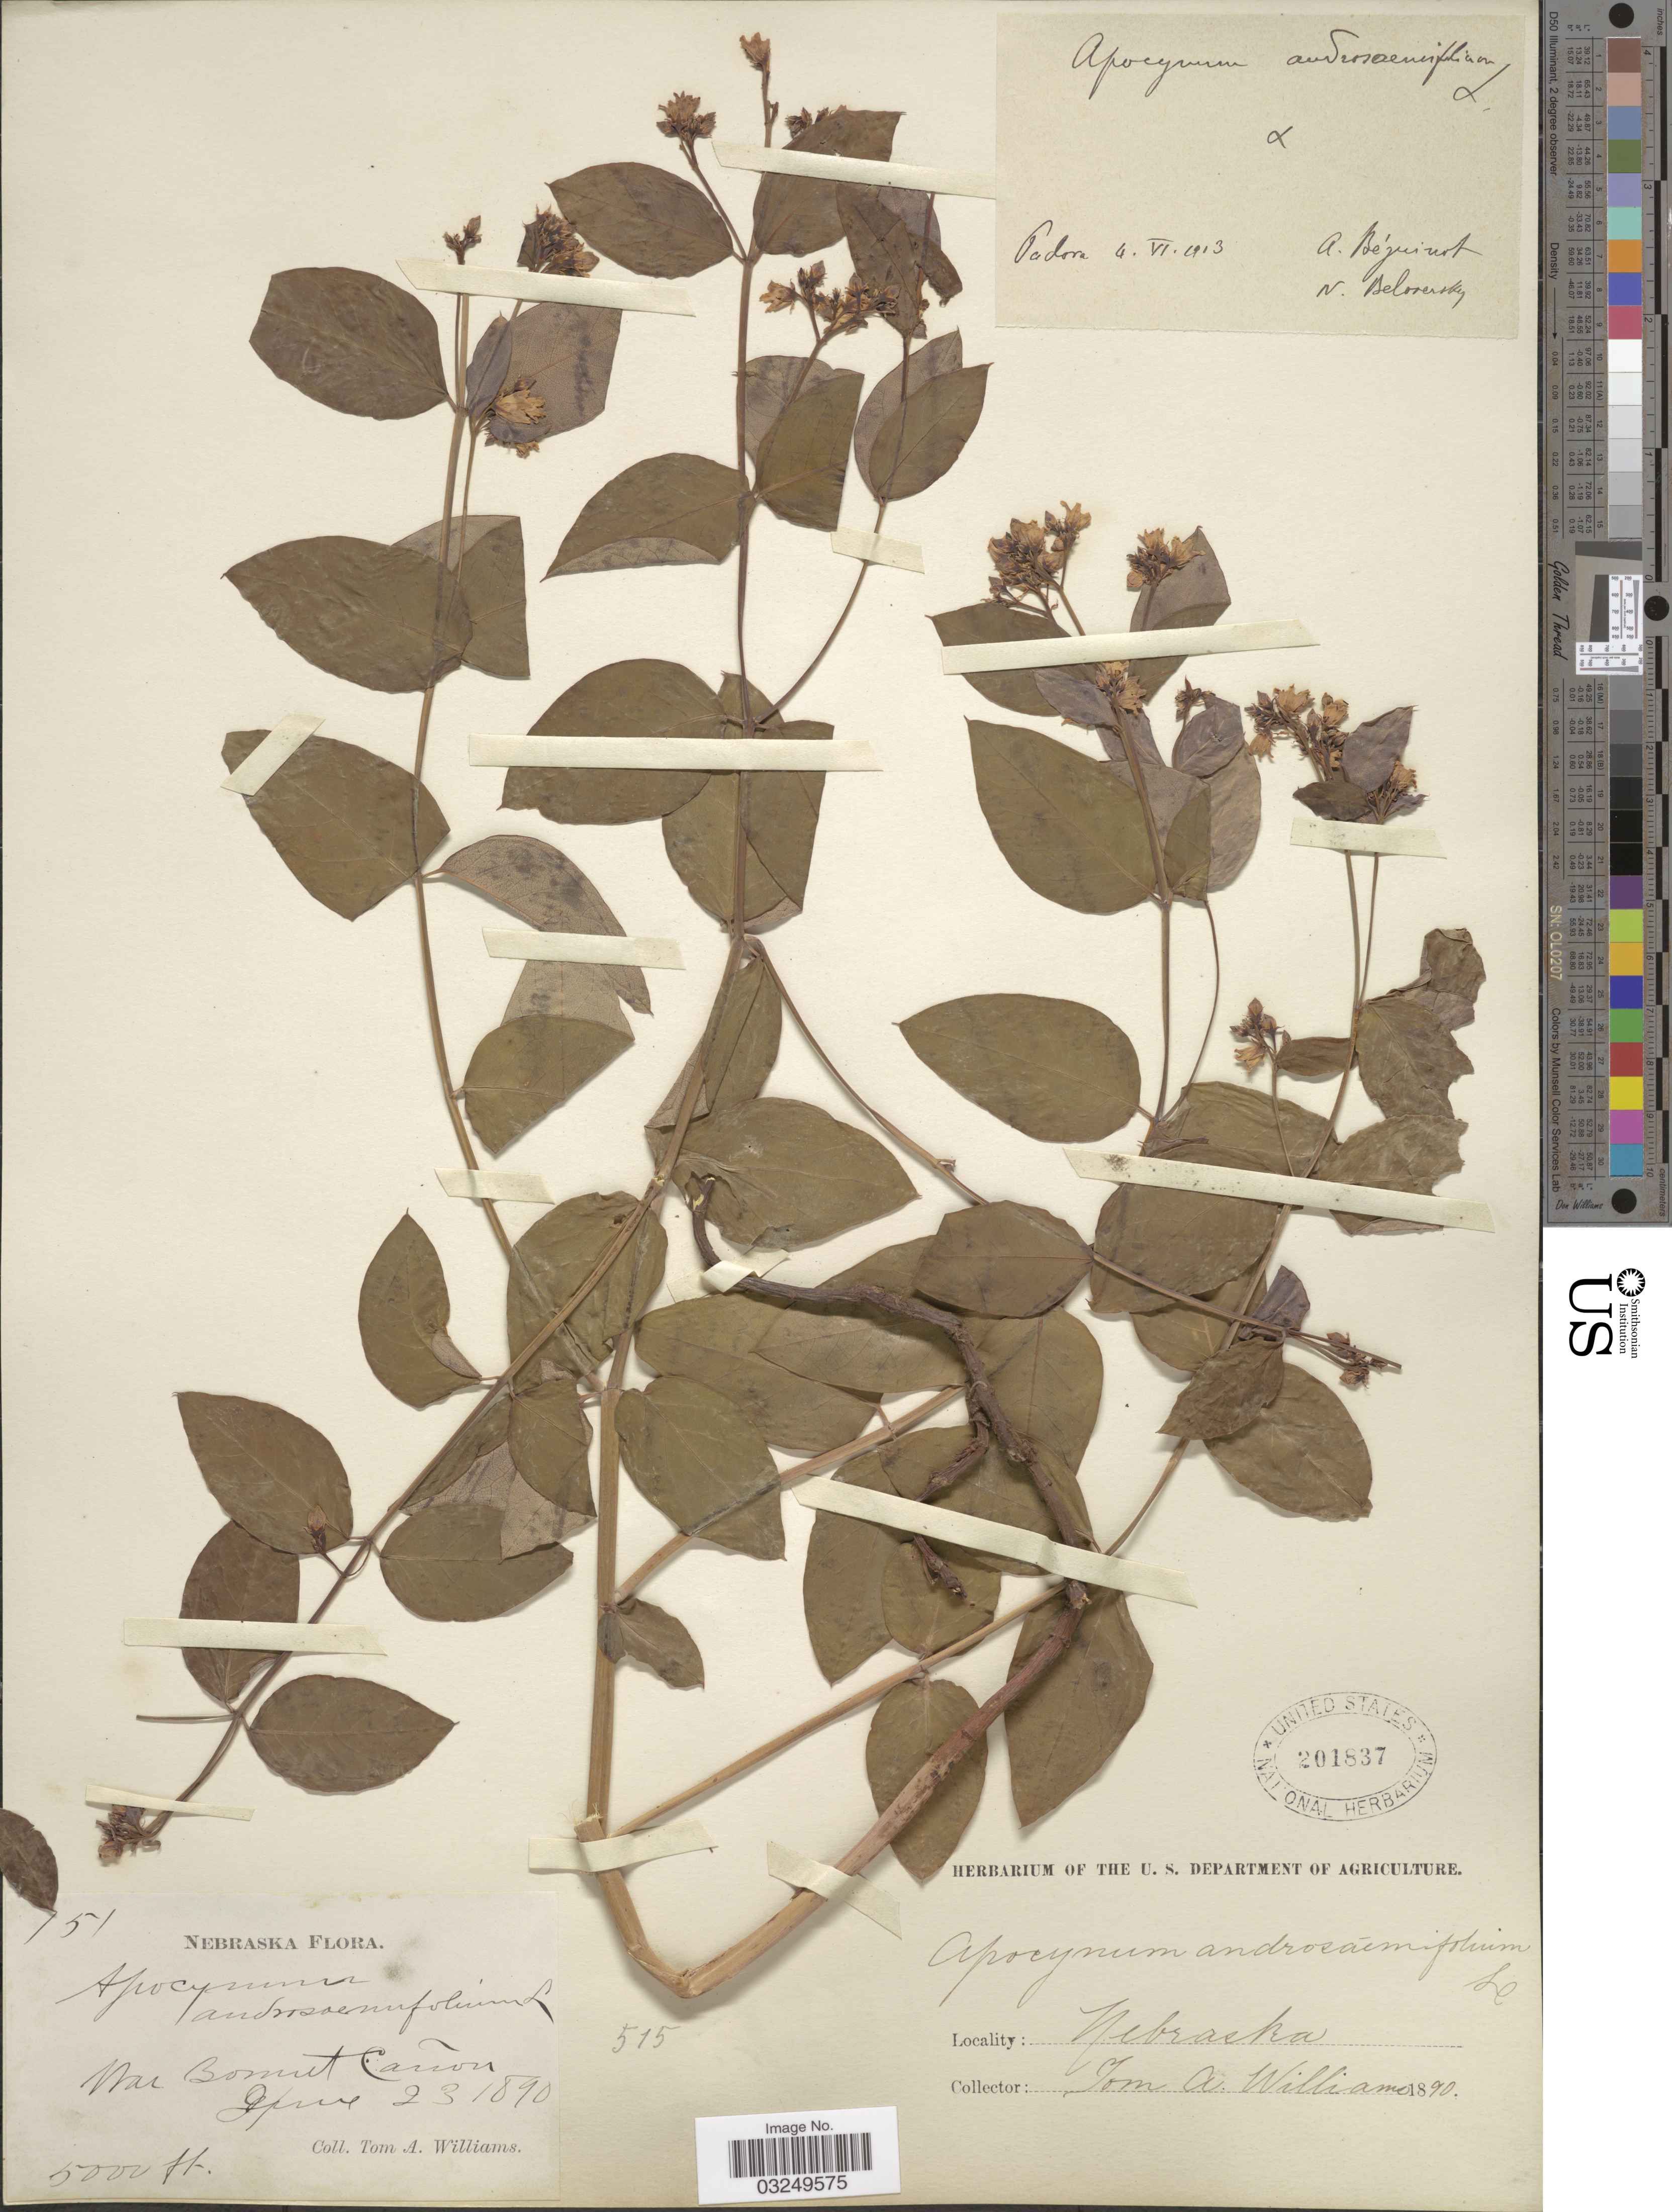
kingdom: Plantae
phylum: Tracheophyta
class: Magnoliopsida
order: Gentianales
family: Apocynaceae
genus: Apocynum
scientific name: Apocynum androsaemifolium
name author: L.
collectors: T. Williams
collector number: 151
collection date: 1890-06-23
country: United States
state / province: Nebraska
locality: War Bonnet Cañon.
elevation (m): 1524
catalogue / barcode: US 201837